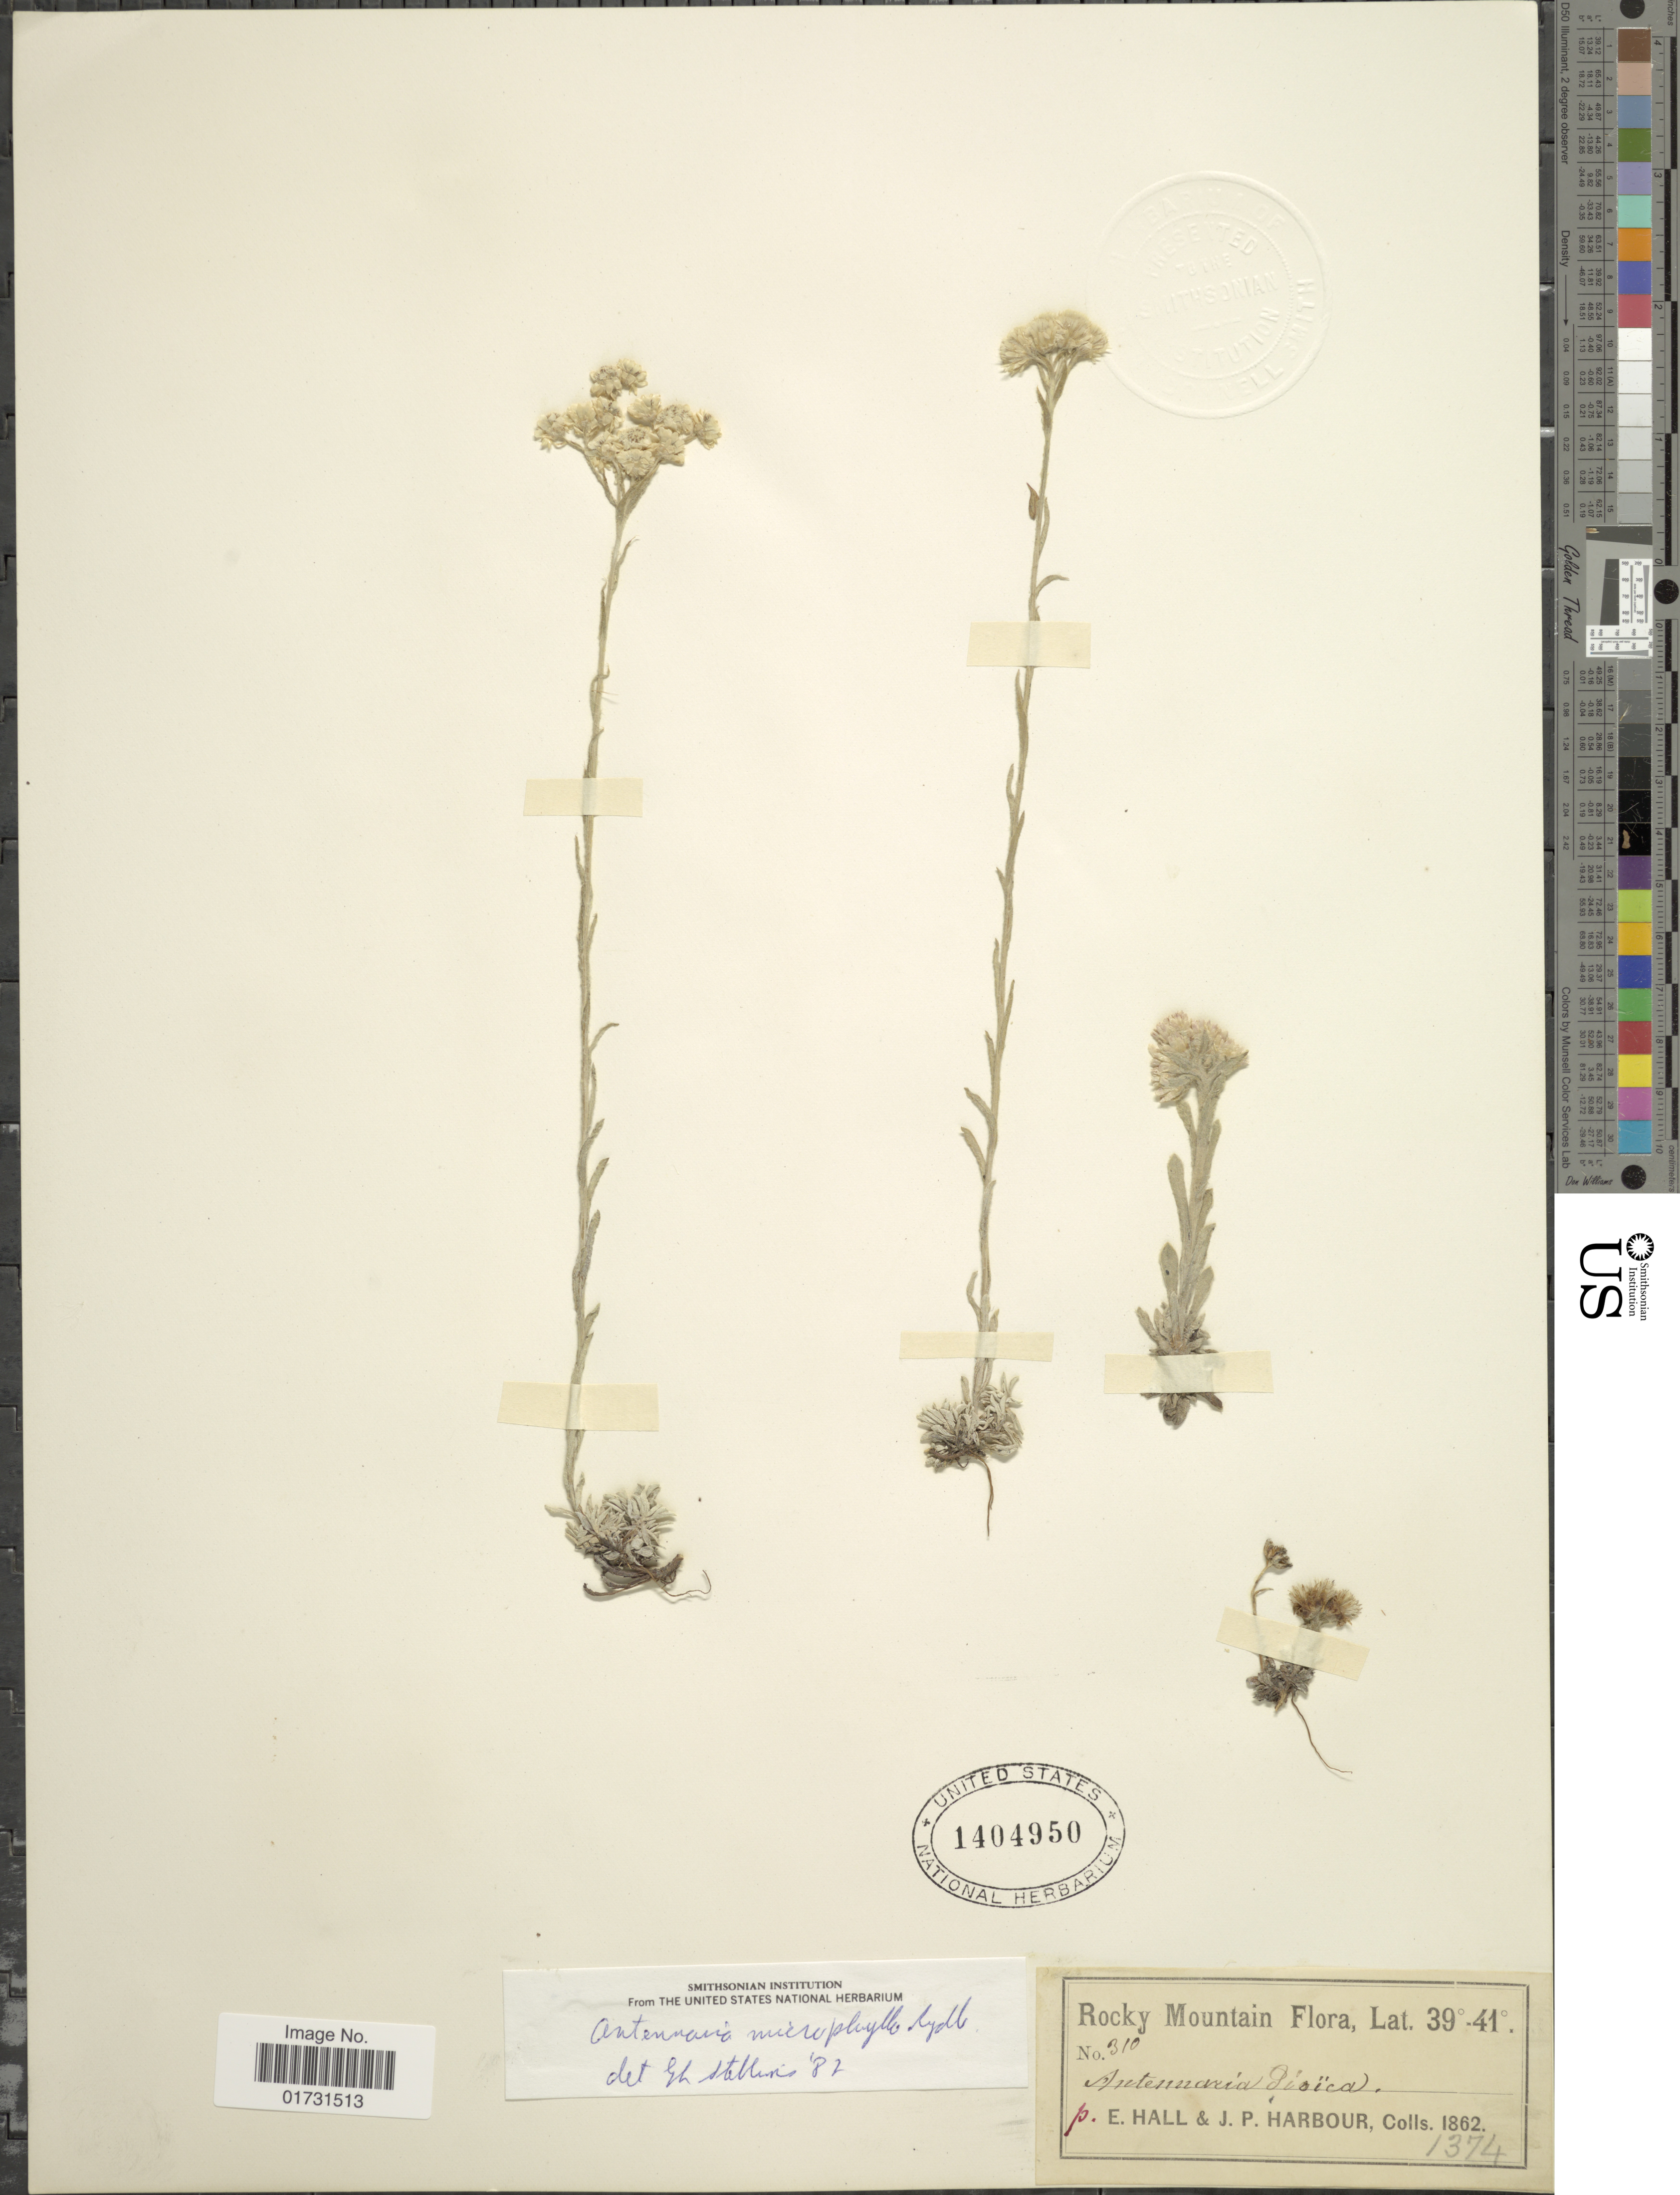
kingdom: Plantae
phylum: Tracheophyta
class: Magnoliopsida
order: Asterales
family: Asteraceae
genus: Antennaria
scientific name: Antennaria microphylla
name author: Rydb.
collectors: E. Hall & J. Harbour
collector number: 310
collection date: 1862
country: United States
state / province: Colorado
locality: Rocky Mtns.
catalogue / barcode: US 1404950